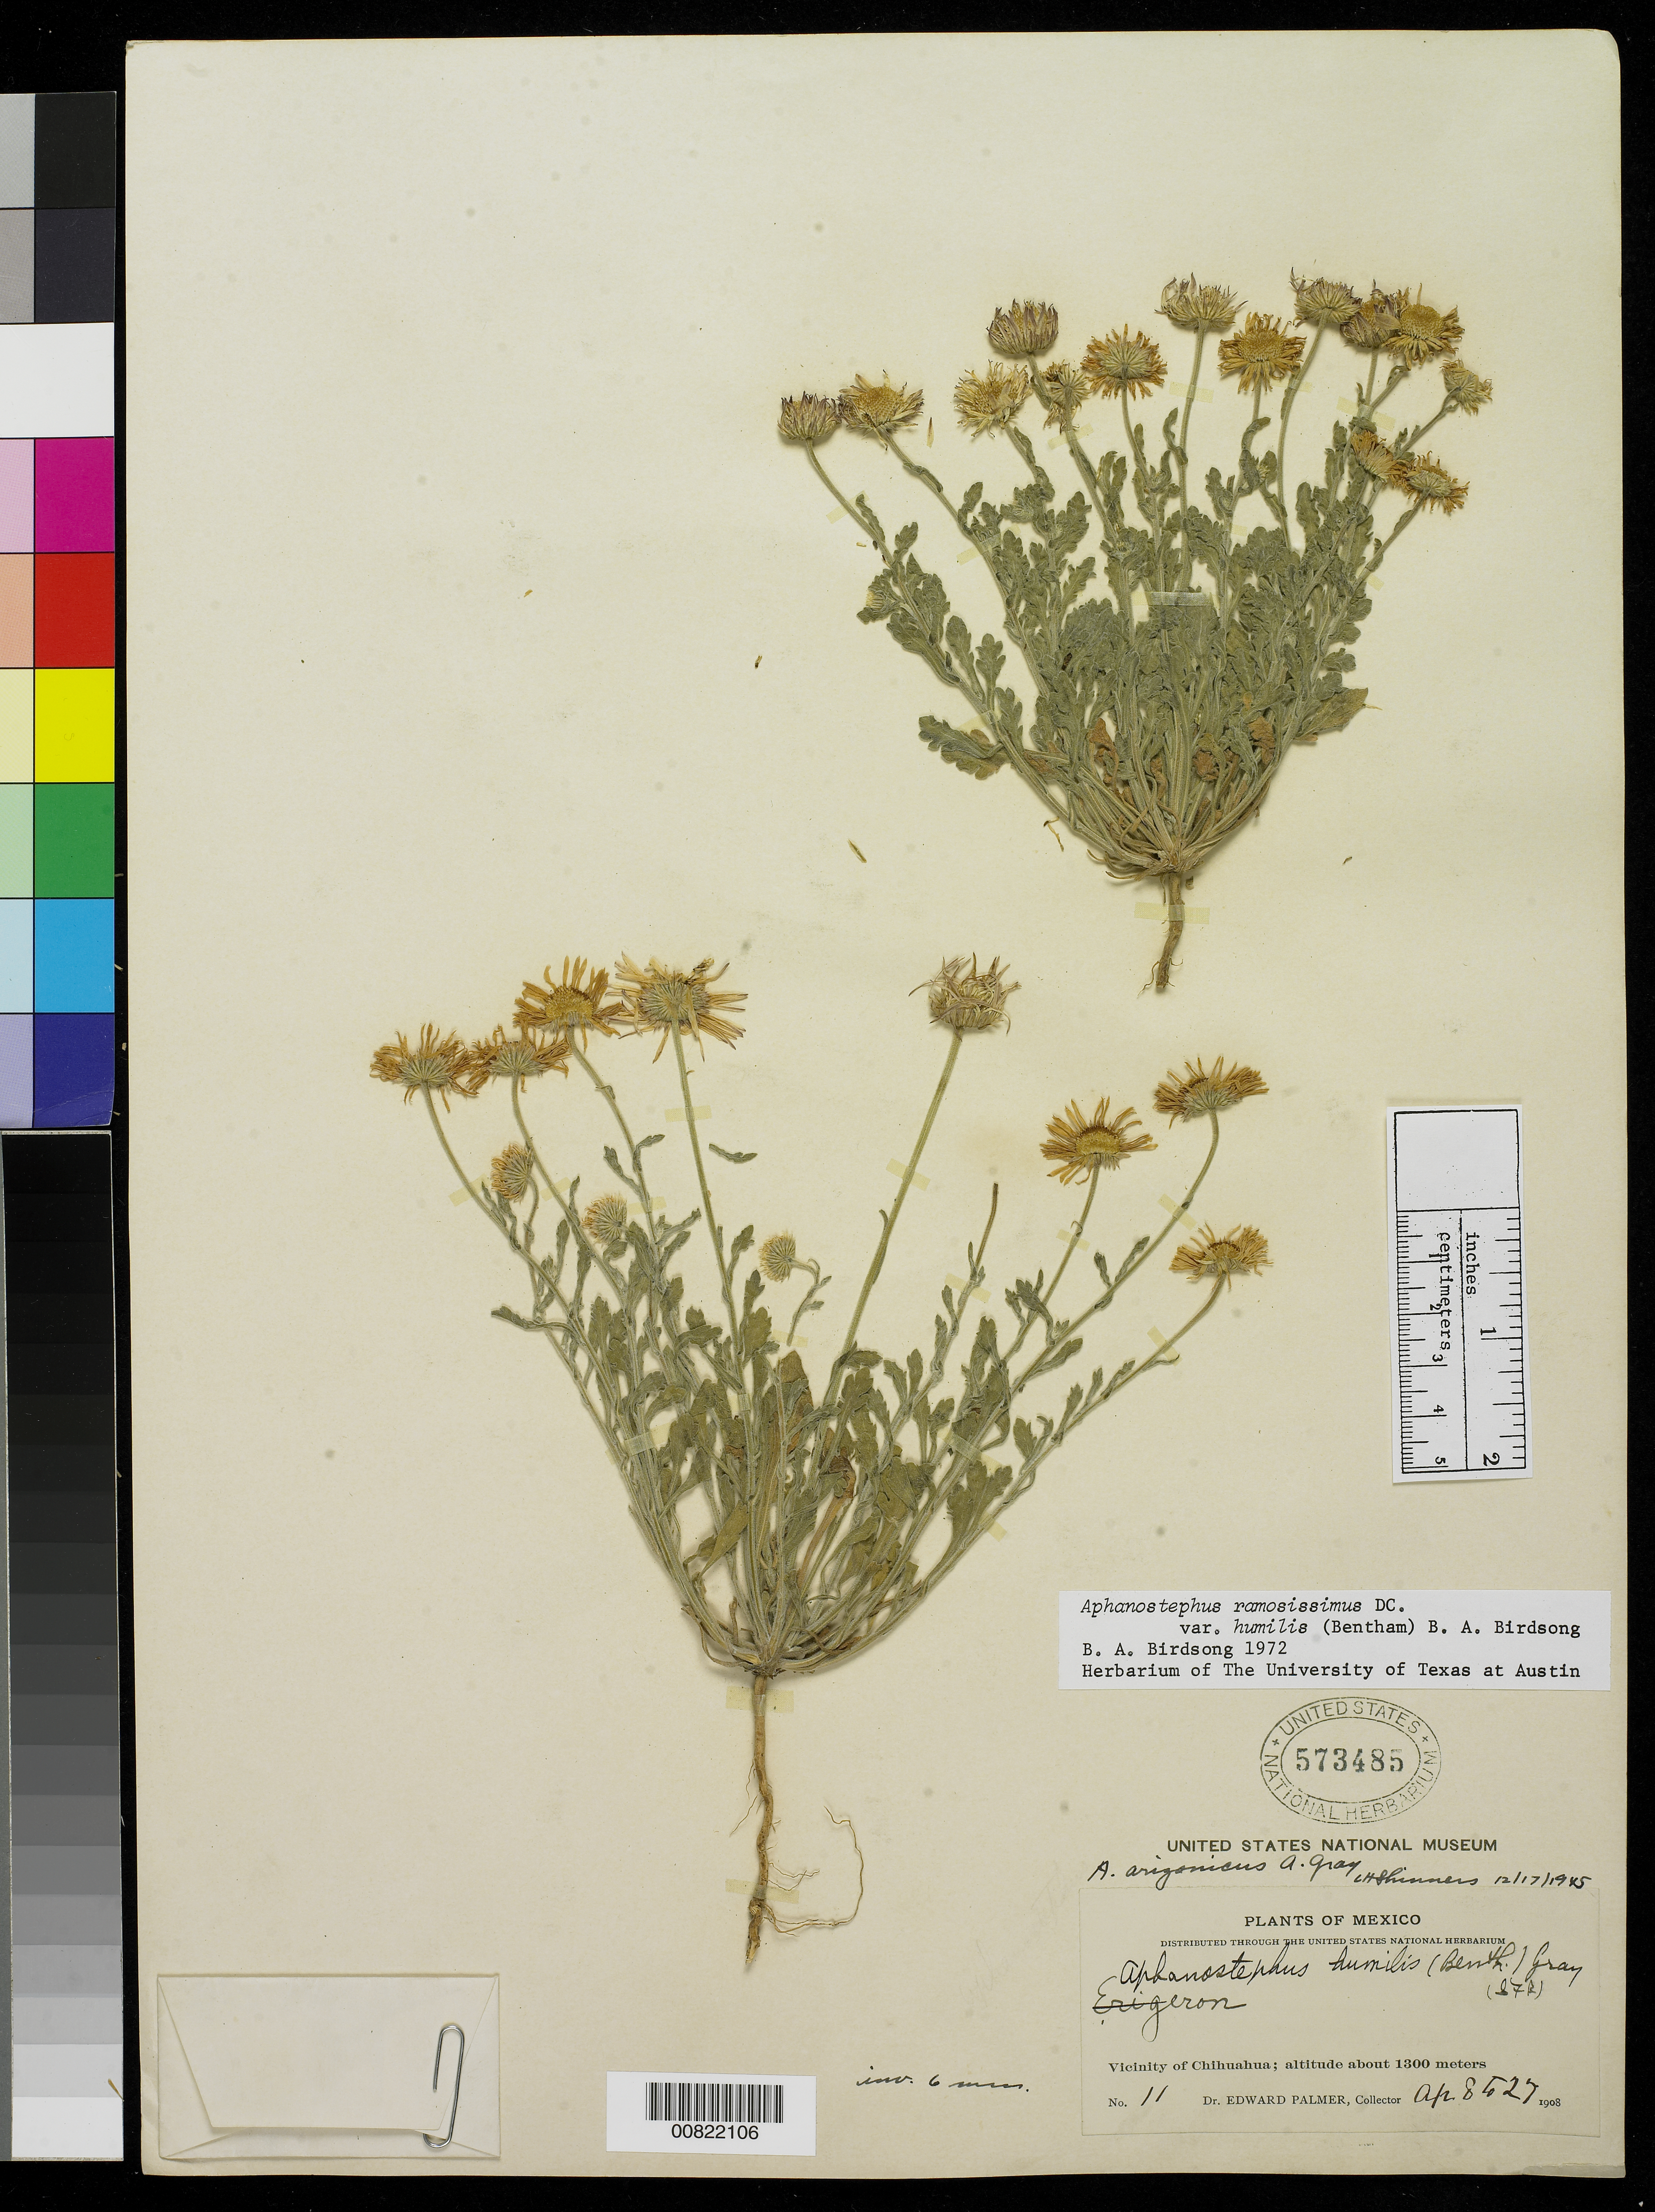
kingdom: Plantae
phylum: Tracheophyta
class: Magnoliopsida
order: Asterales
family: Asteraceae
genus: Aphanostephus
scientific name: Aphanostephus ramosissimus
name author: DC.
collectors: E. Palmer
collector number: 11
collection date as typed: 08 Apr 1908 to 27 Apr 1908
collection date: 1908-04-08/1908-04-27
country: Mexico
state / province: Chihuahua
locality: Vicinity of Chihuahua.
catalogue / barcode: US 573485